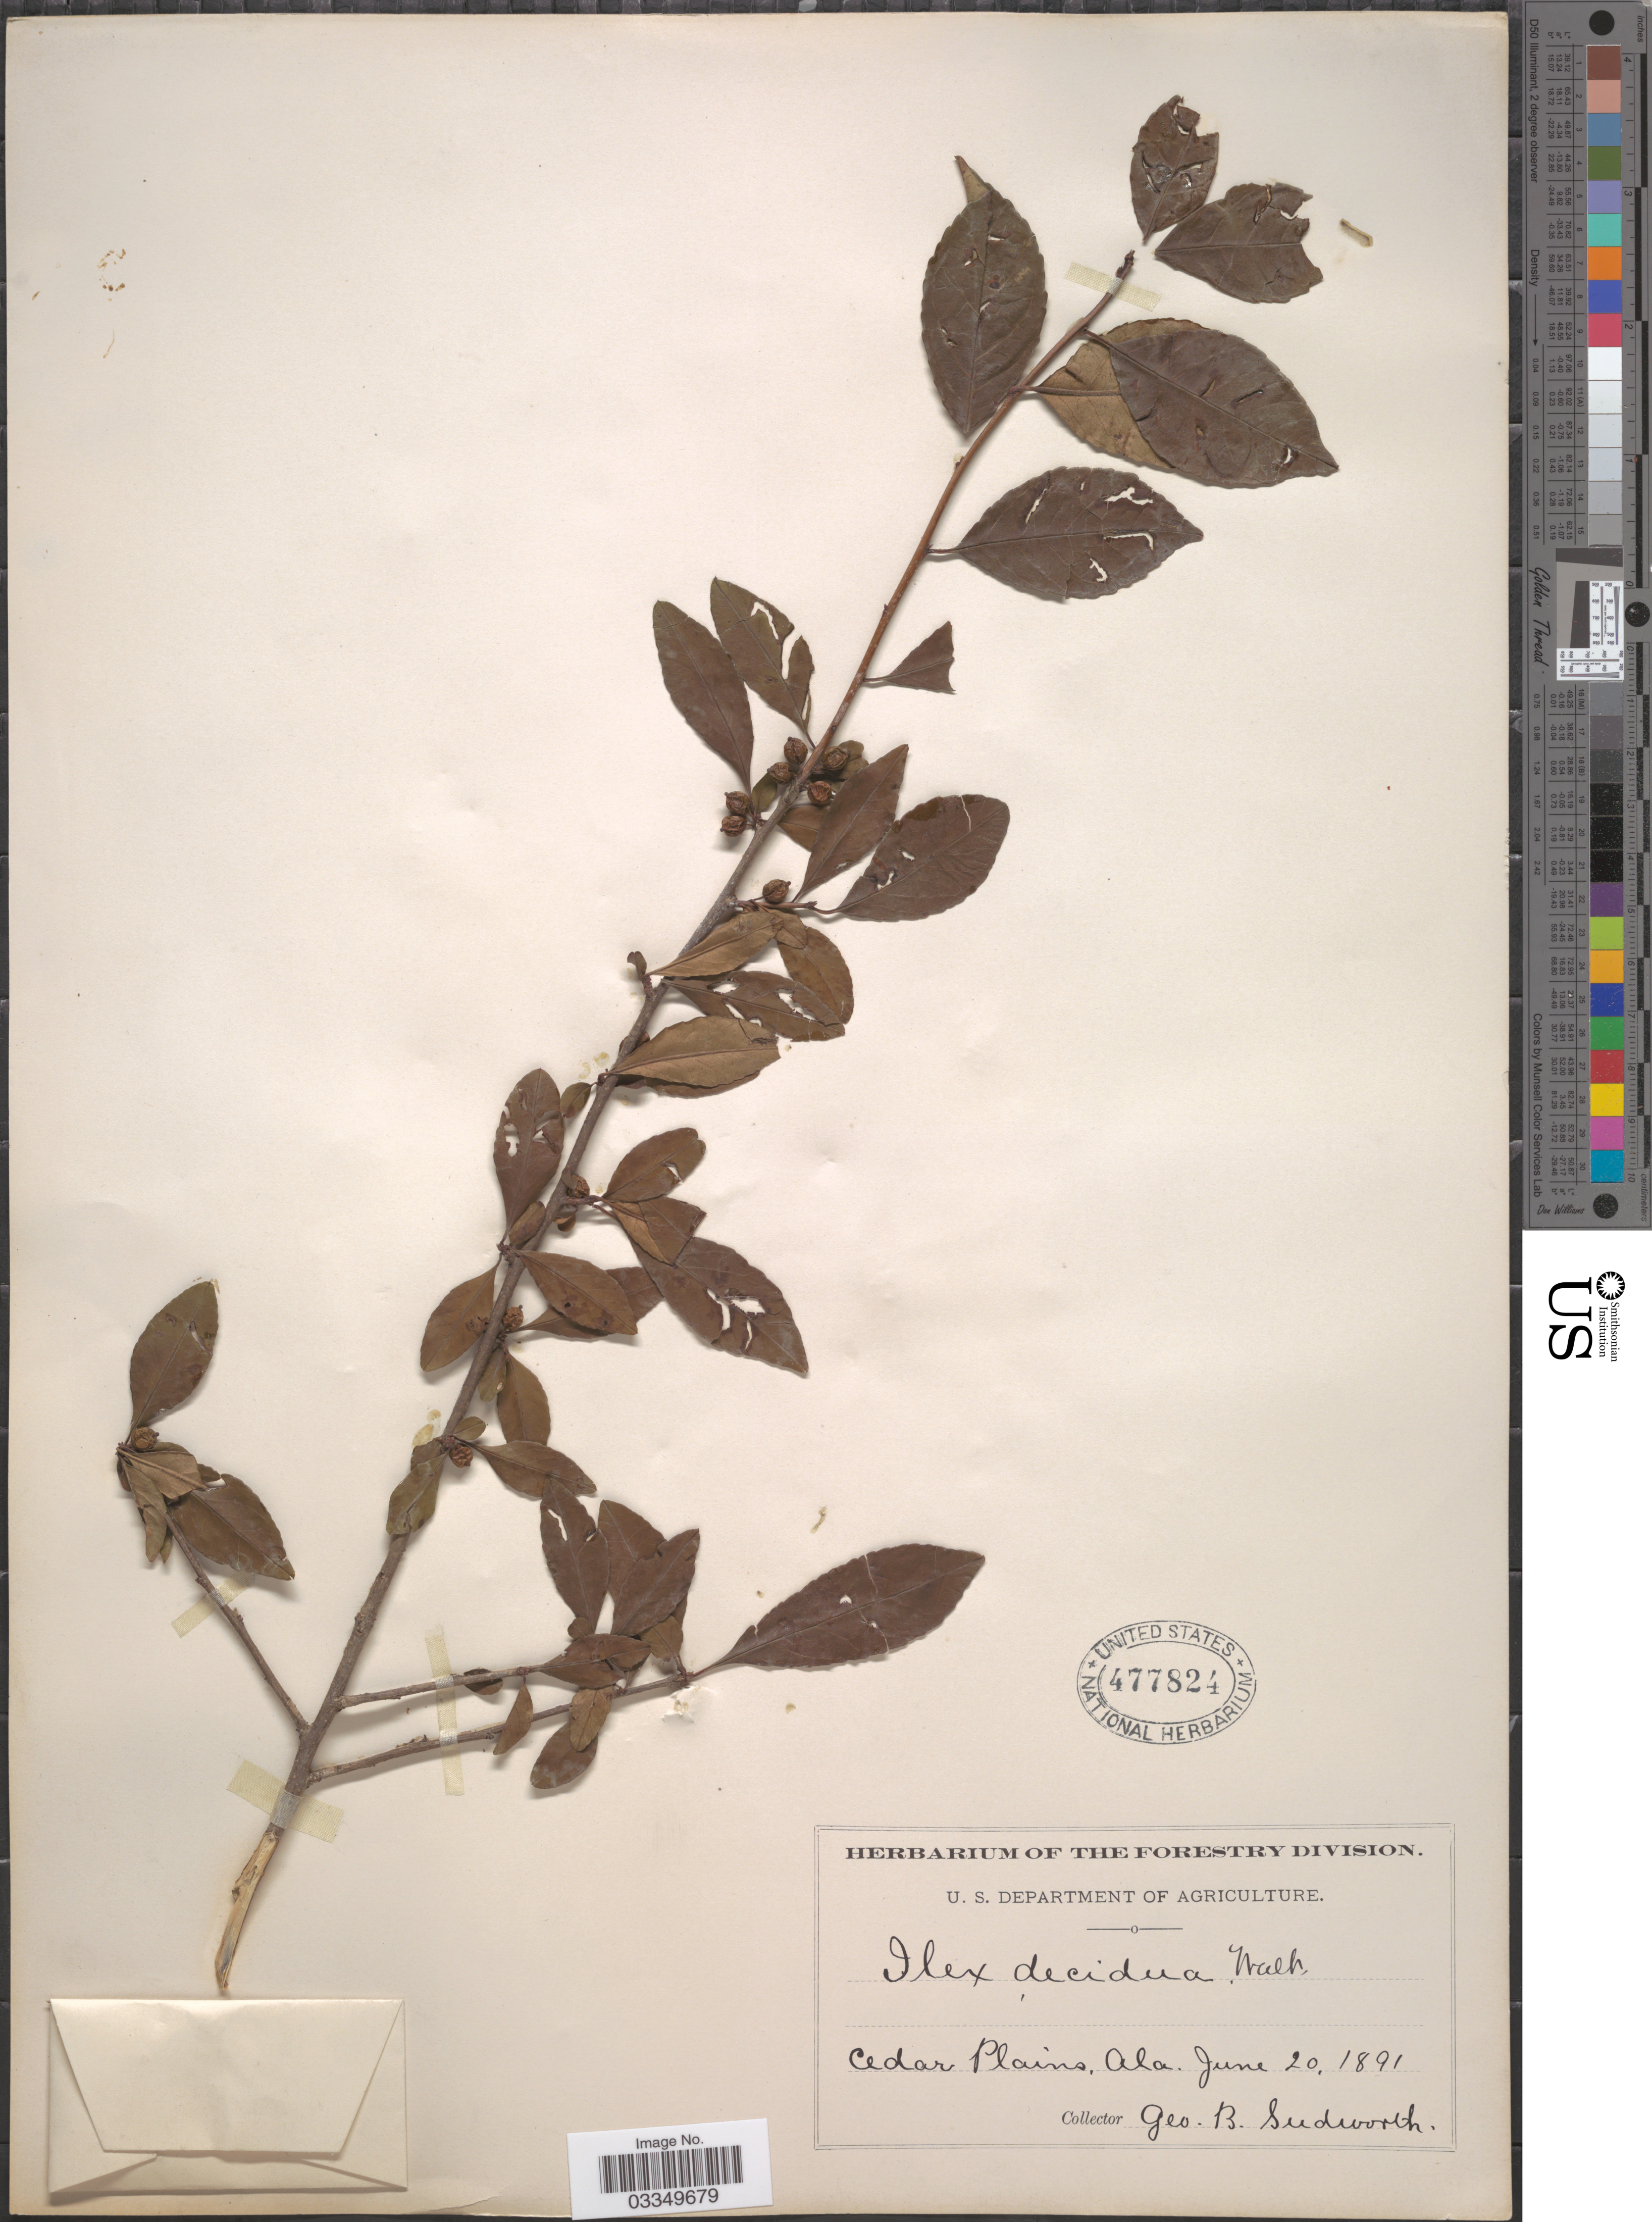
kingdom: Plantae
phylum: Tracheophyta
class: Magnoliopsida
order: Aquifoliales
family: Aquifoliaceae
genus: Ilex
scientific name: Ilex decidua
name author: Walter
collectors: G. B. Sudworth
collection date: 1891-06-20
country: United States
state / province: Alabama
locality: Cedar Plains.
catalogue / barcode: US 477824